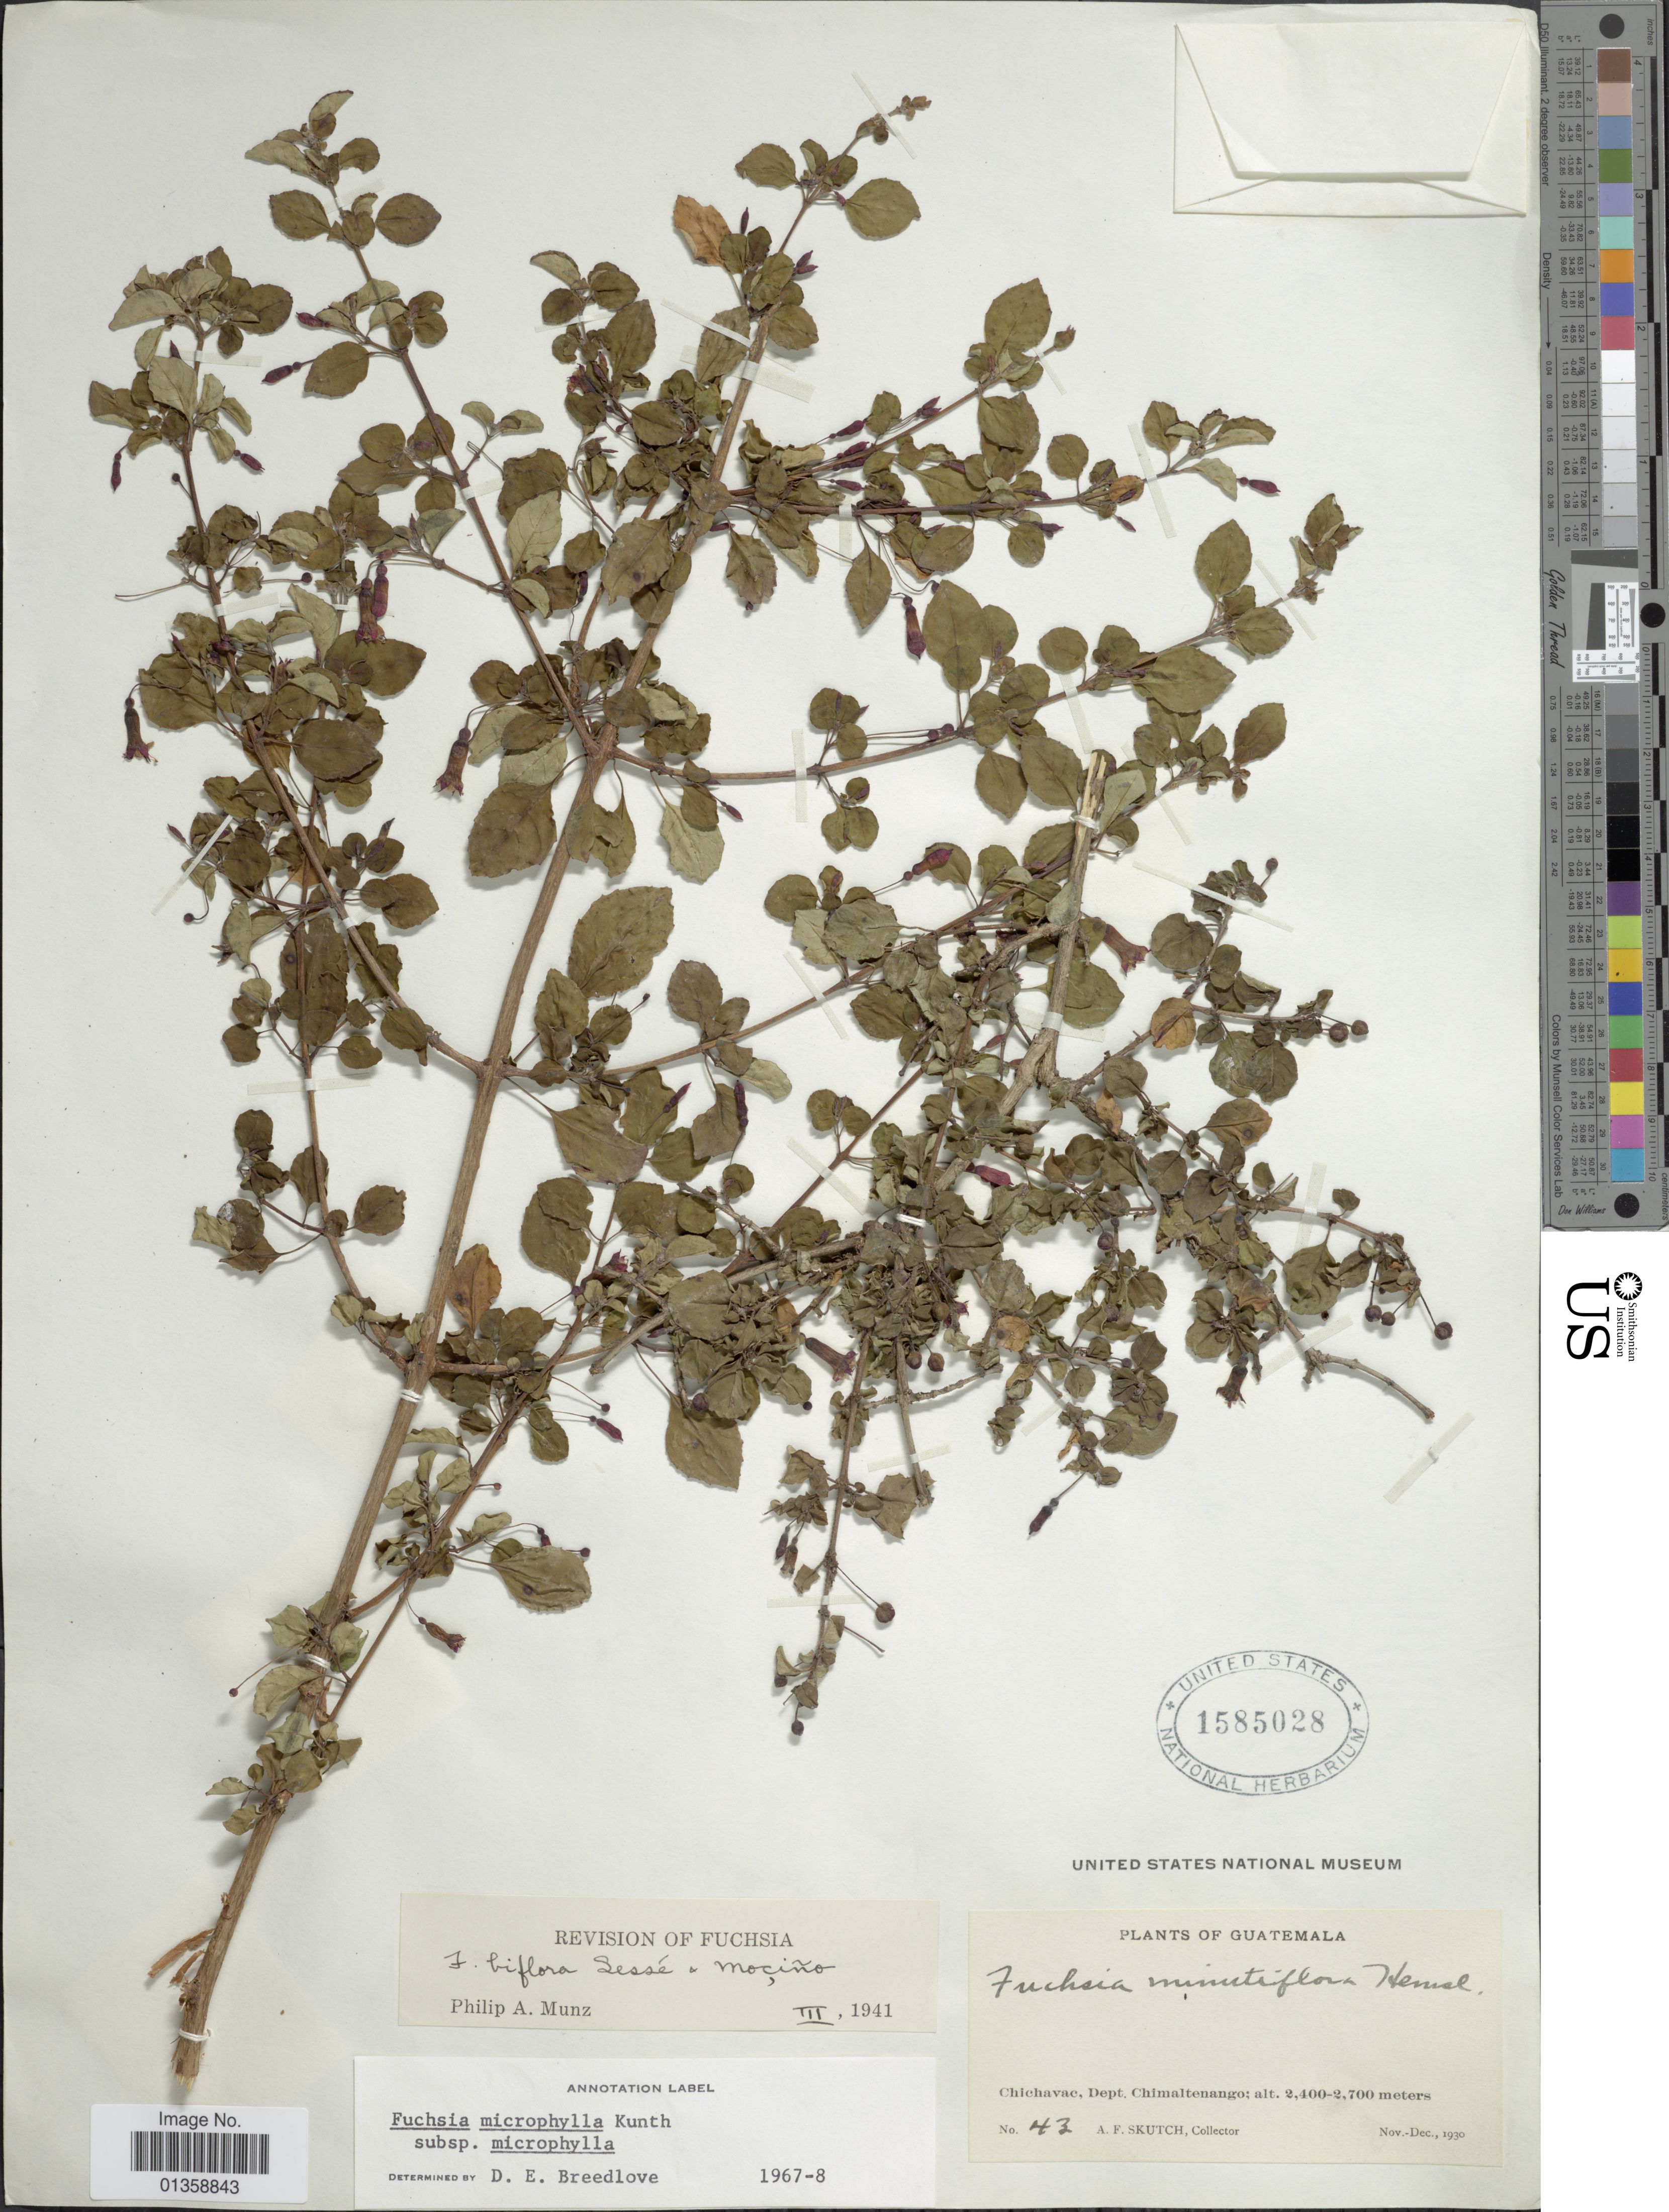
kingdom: Plantae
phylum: Tracheophyta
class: Magnoliopsida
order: Myrtales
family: Onagraceae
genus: Fuchsia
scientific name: Fuchsia microphylla subsp. microphylla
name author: Kunth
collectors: A. F. Skutch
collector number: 43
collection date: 1930-11/1930-12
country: Guatemala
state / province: Chimaltenango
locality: Chichavac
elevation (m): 2400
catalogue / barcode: US 1585028